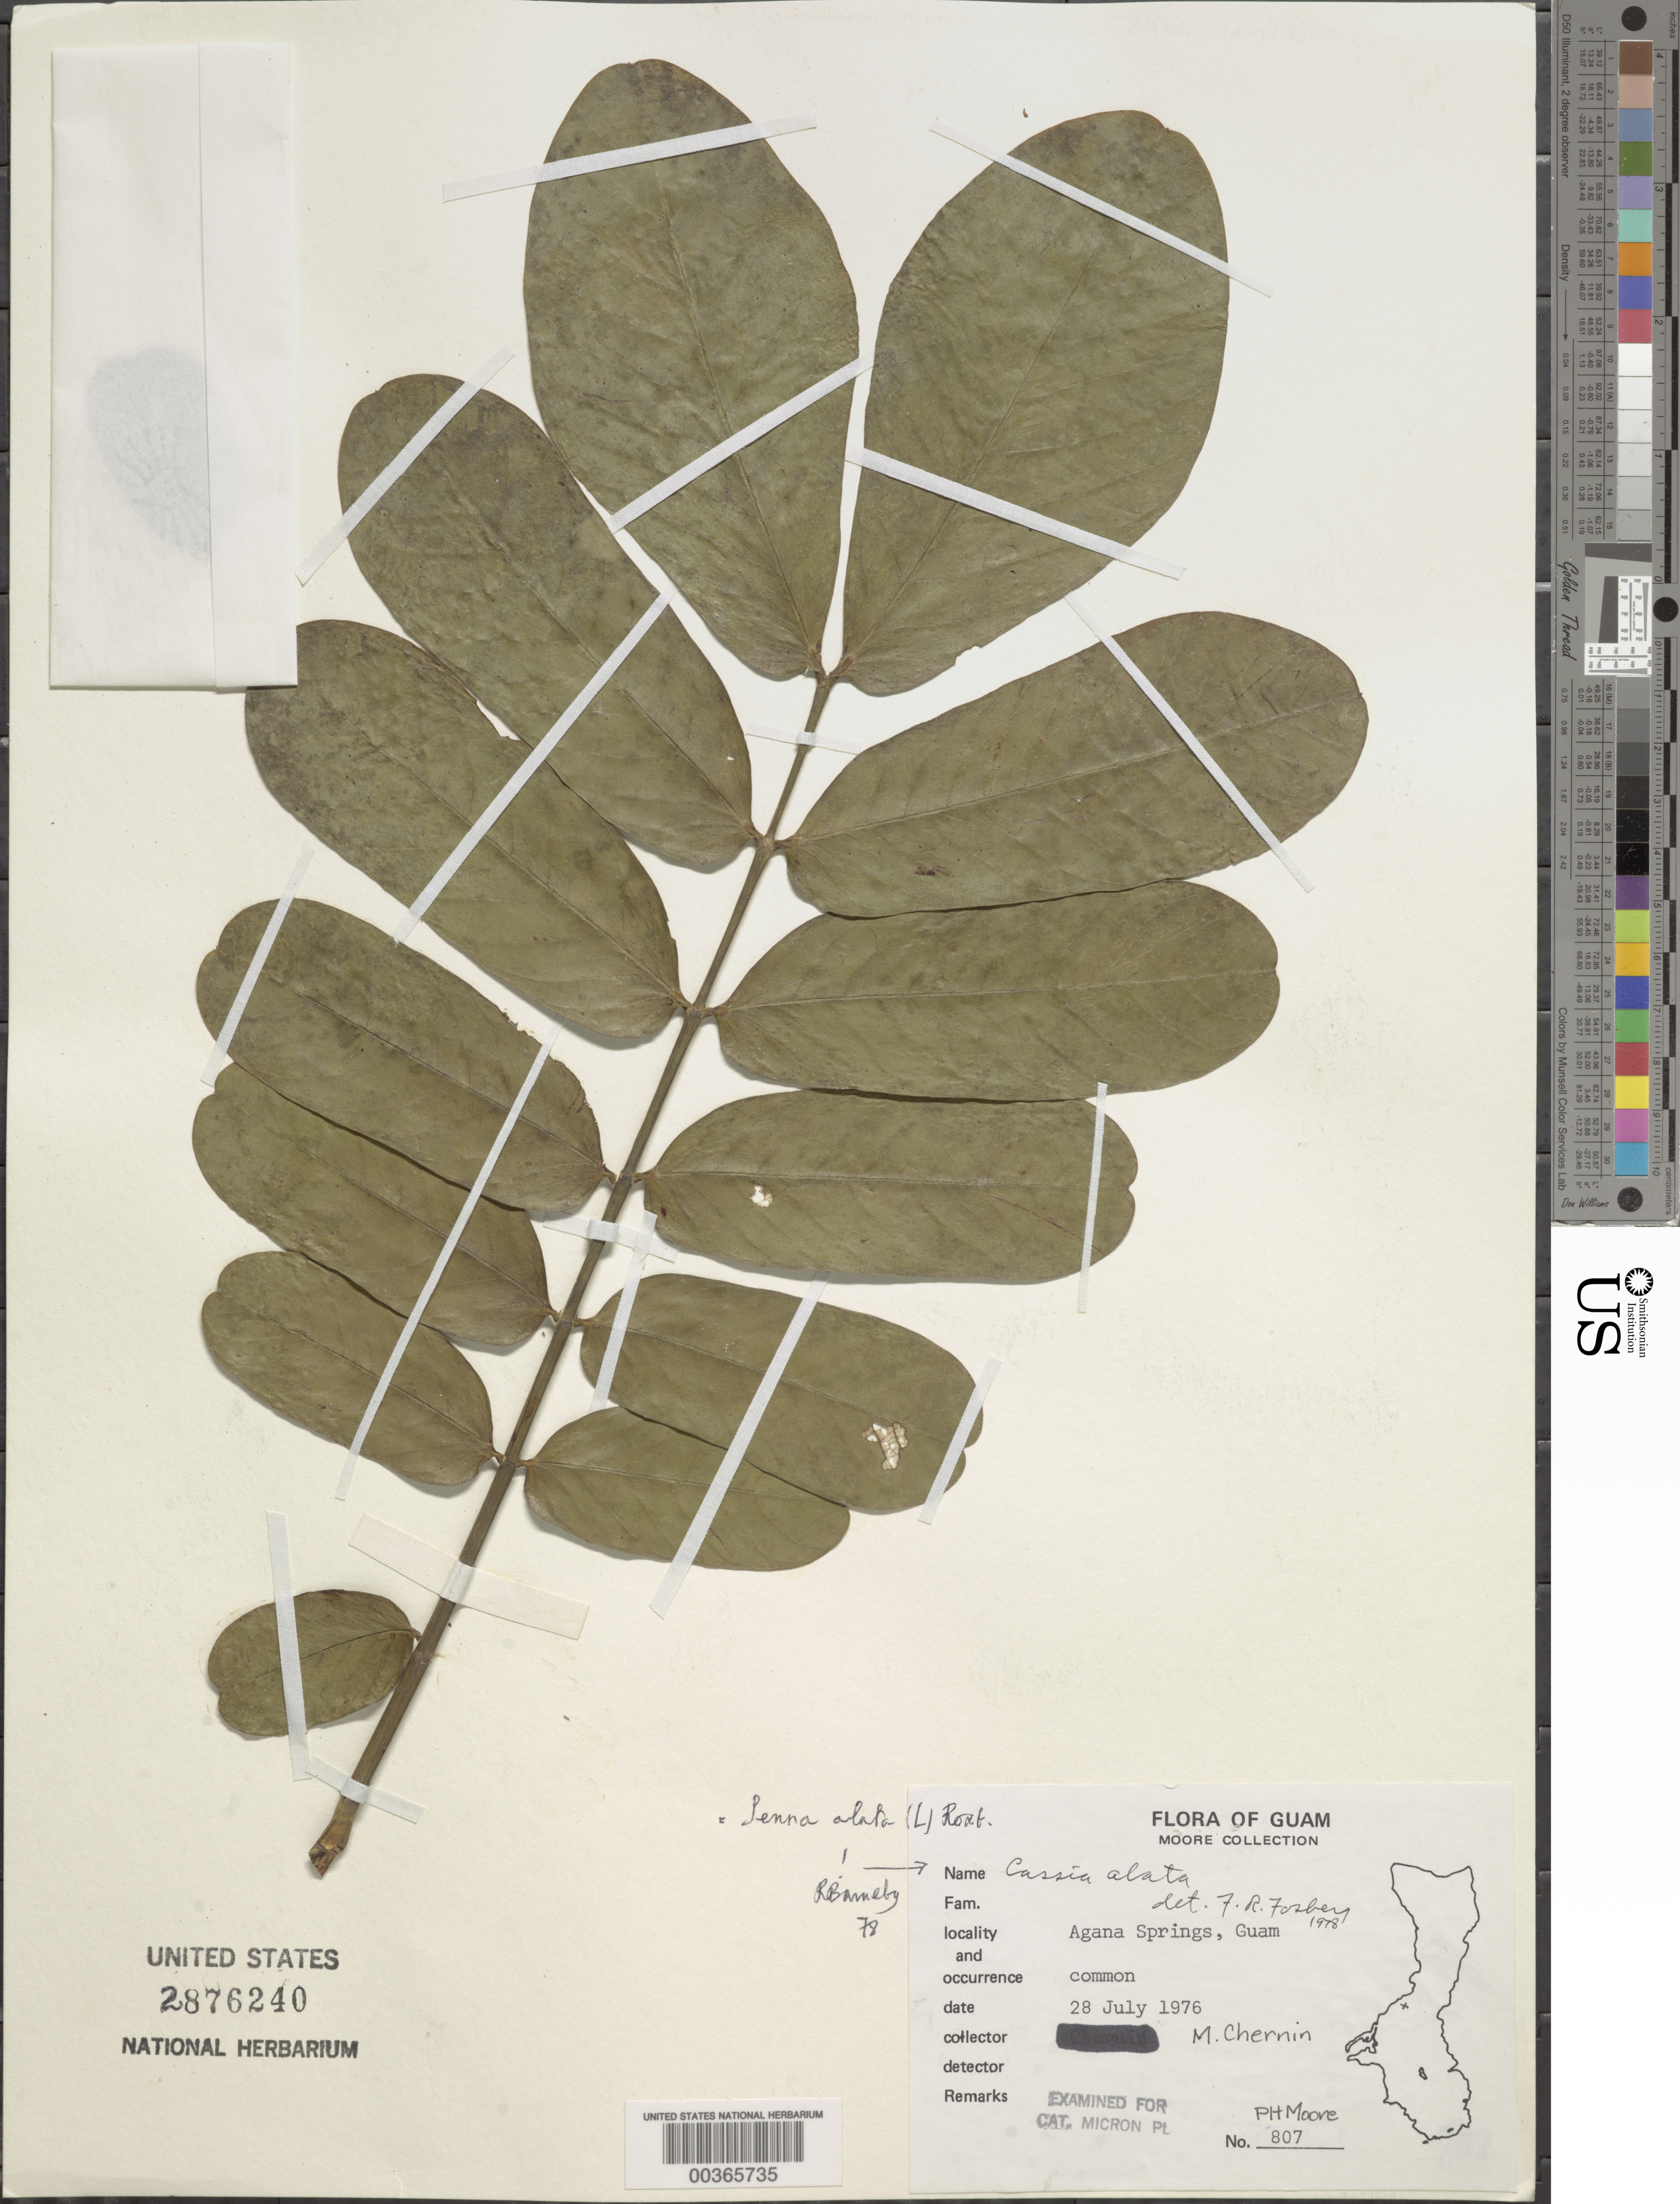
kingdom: Plantae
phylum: Tracheophyta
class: Magnoliopsida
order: Fabales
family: Fabaceae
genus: Senna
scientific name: Senna alata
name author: (L.) Roxb.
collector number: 807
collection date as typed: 28 Jul 1976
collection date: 1976-07-28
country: Guam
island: Guam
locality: Agana springs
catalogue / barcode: US 2876240